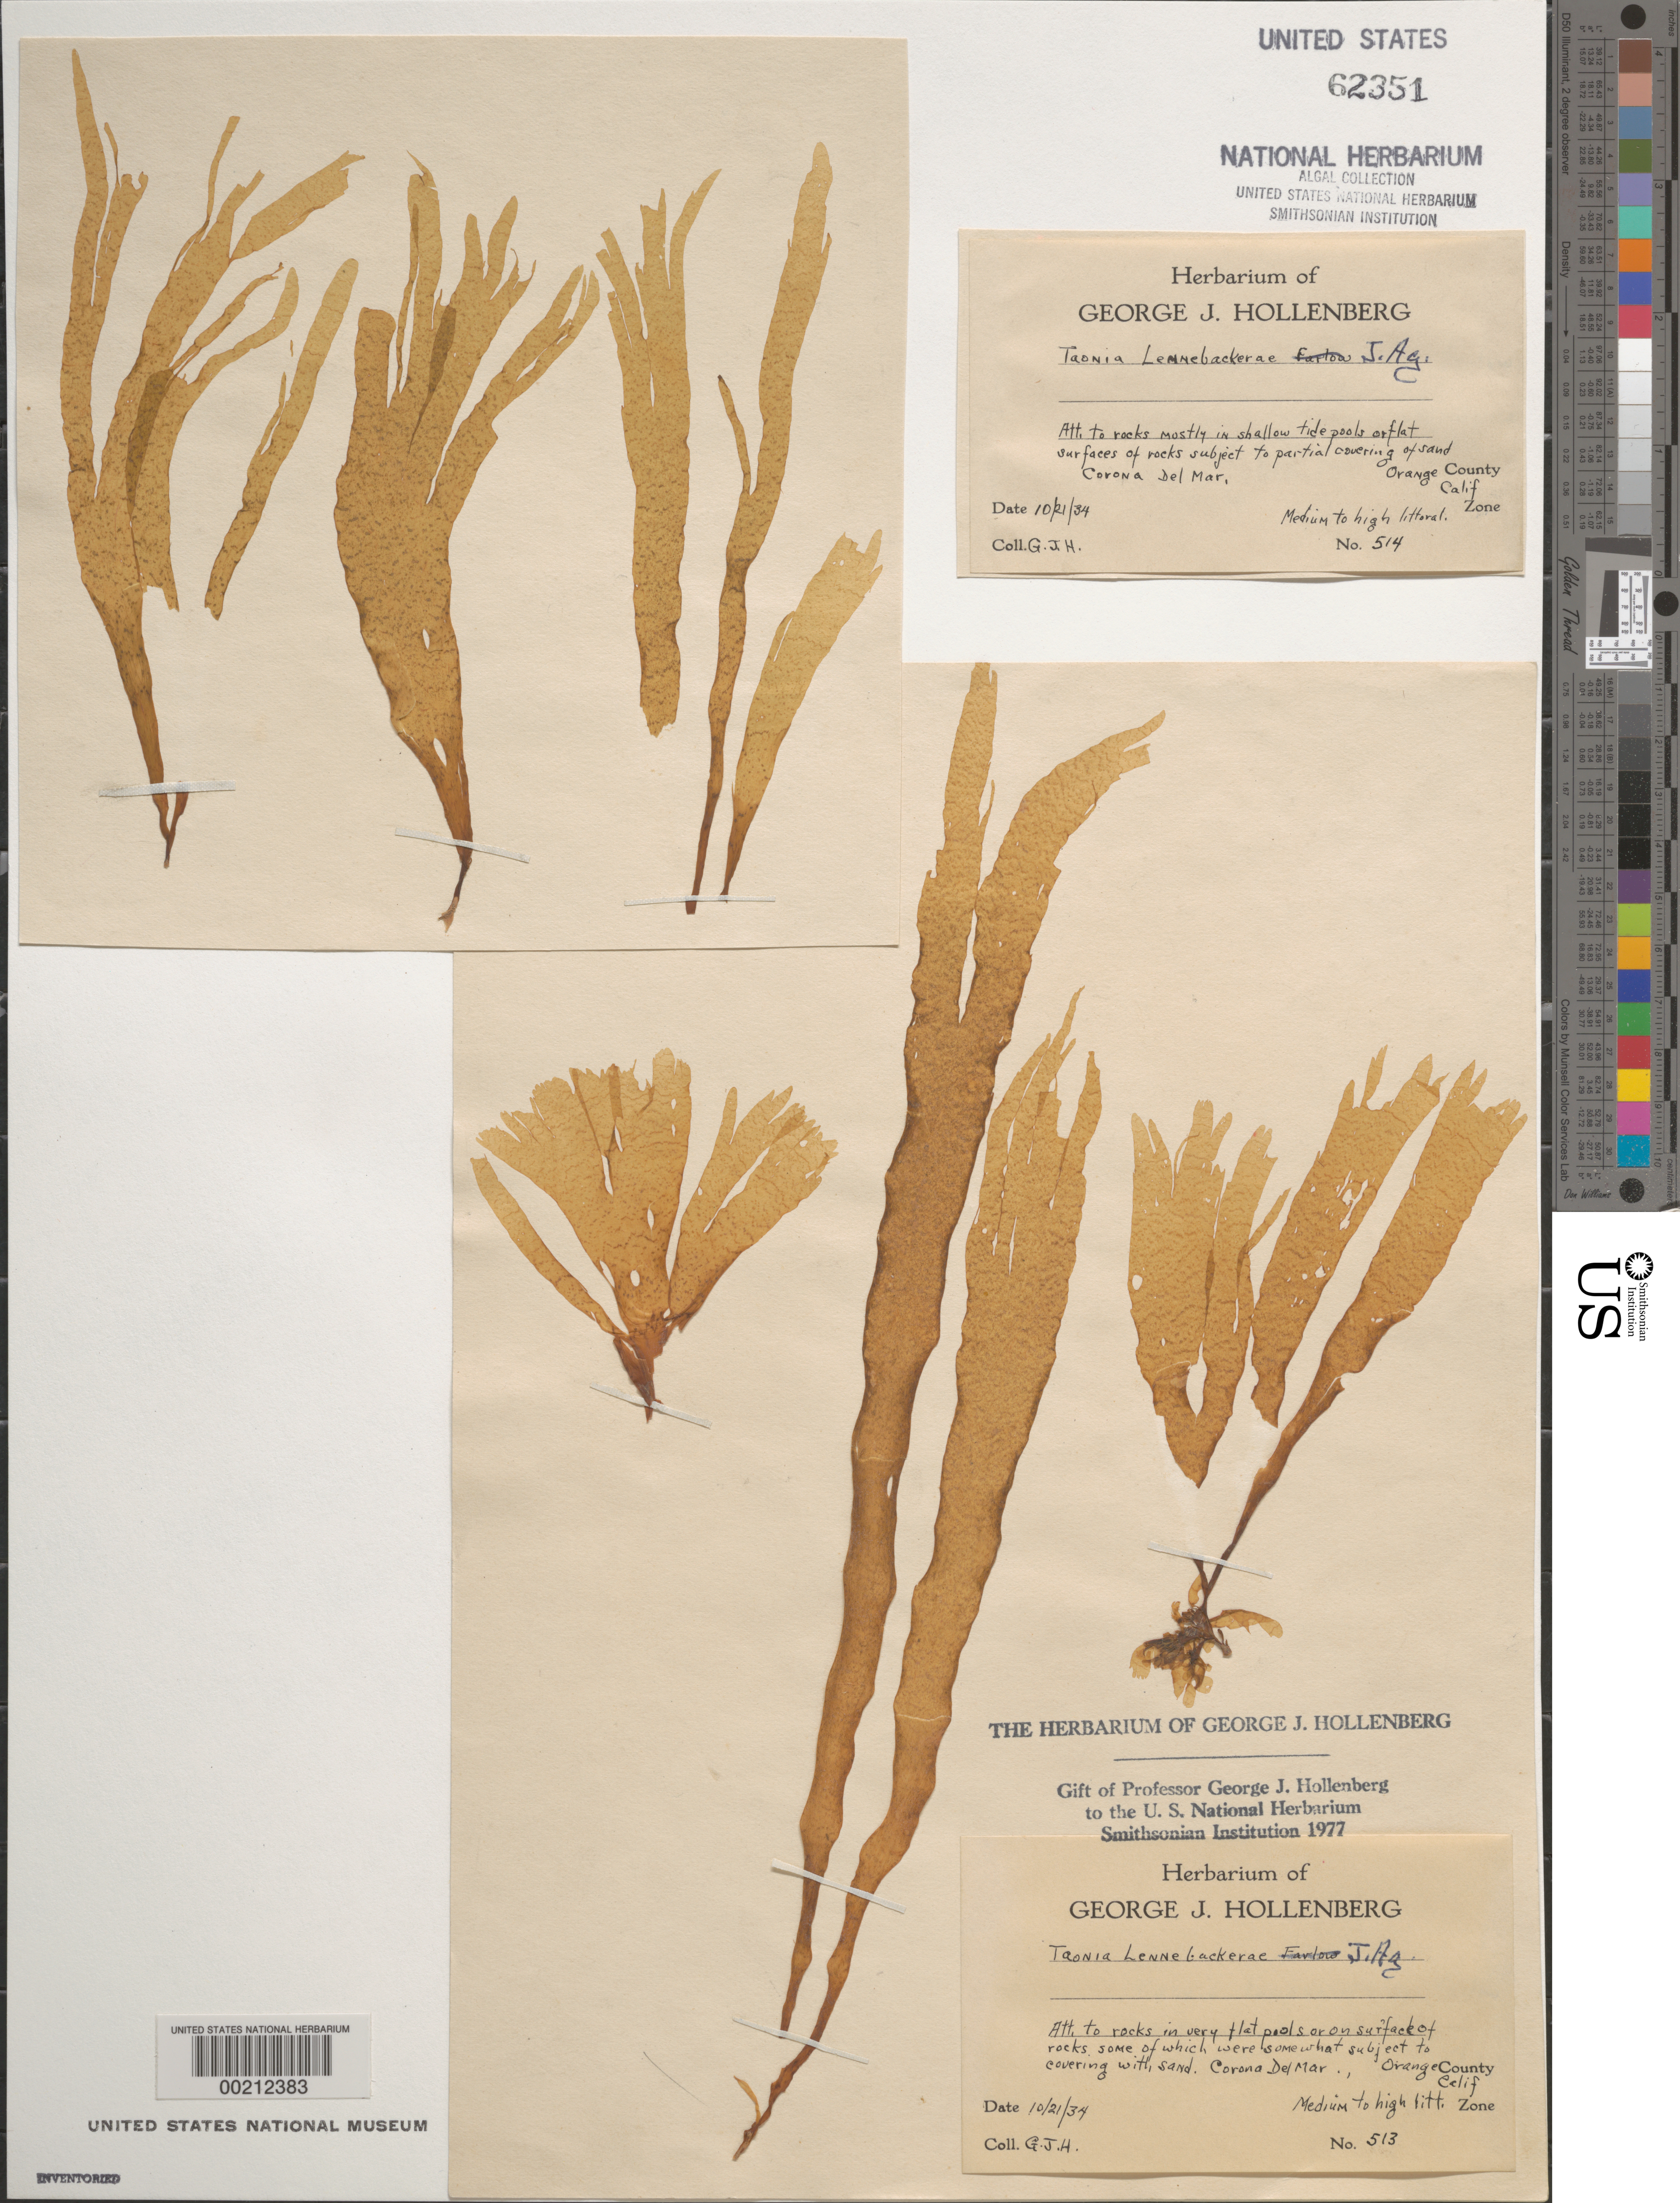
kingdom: Chromista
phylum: Ochrophyta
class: Phaeophyceae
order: Dictyotales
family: Dictyotaceae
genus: Taonia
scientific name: Taonia lennebackerae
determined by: Hollenberg, George J.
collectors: G. Hollenberg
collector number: GJH 513 & GJH 514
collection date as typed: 21 Oct 1934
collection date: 1934-10-21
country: United States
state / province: California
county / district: Orange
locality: Corona del Mar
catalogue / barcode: US 62351